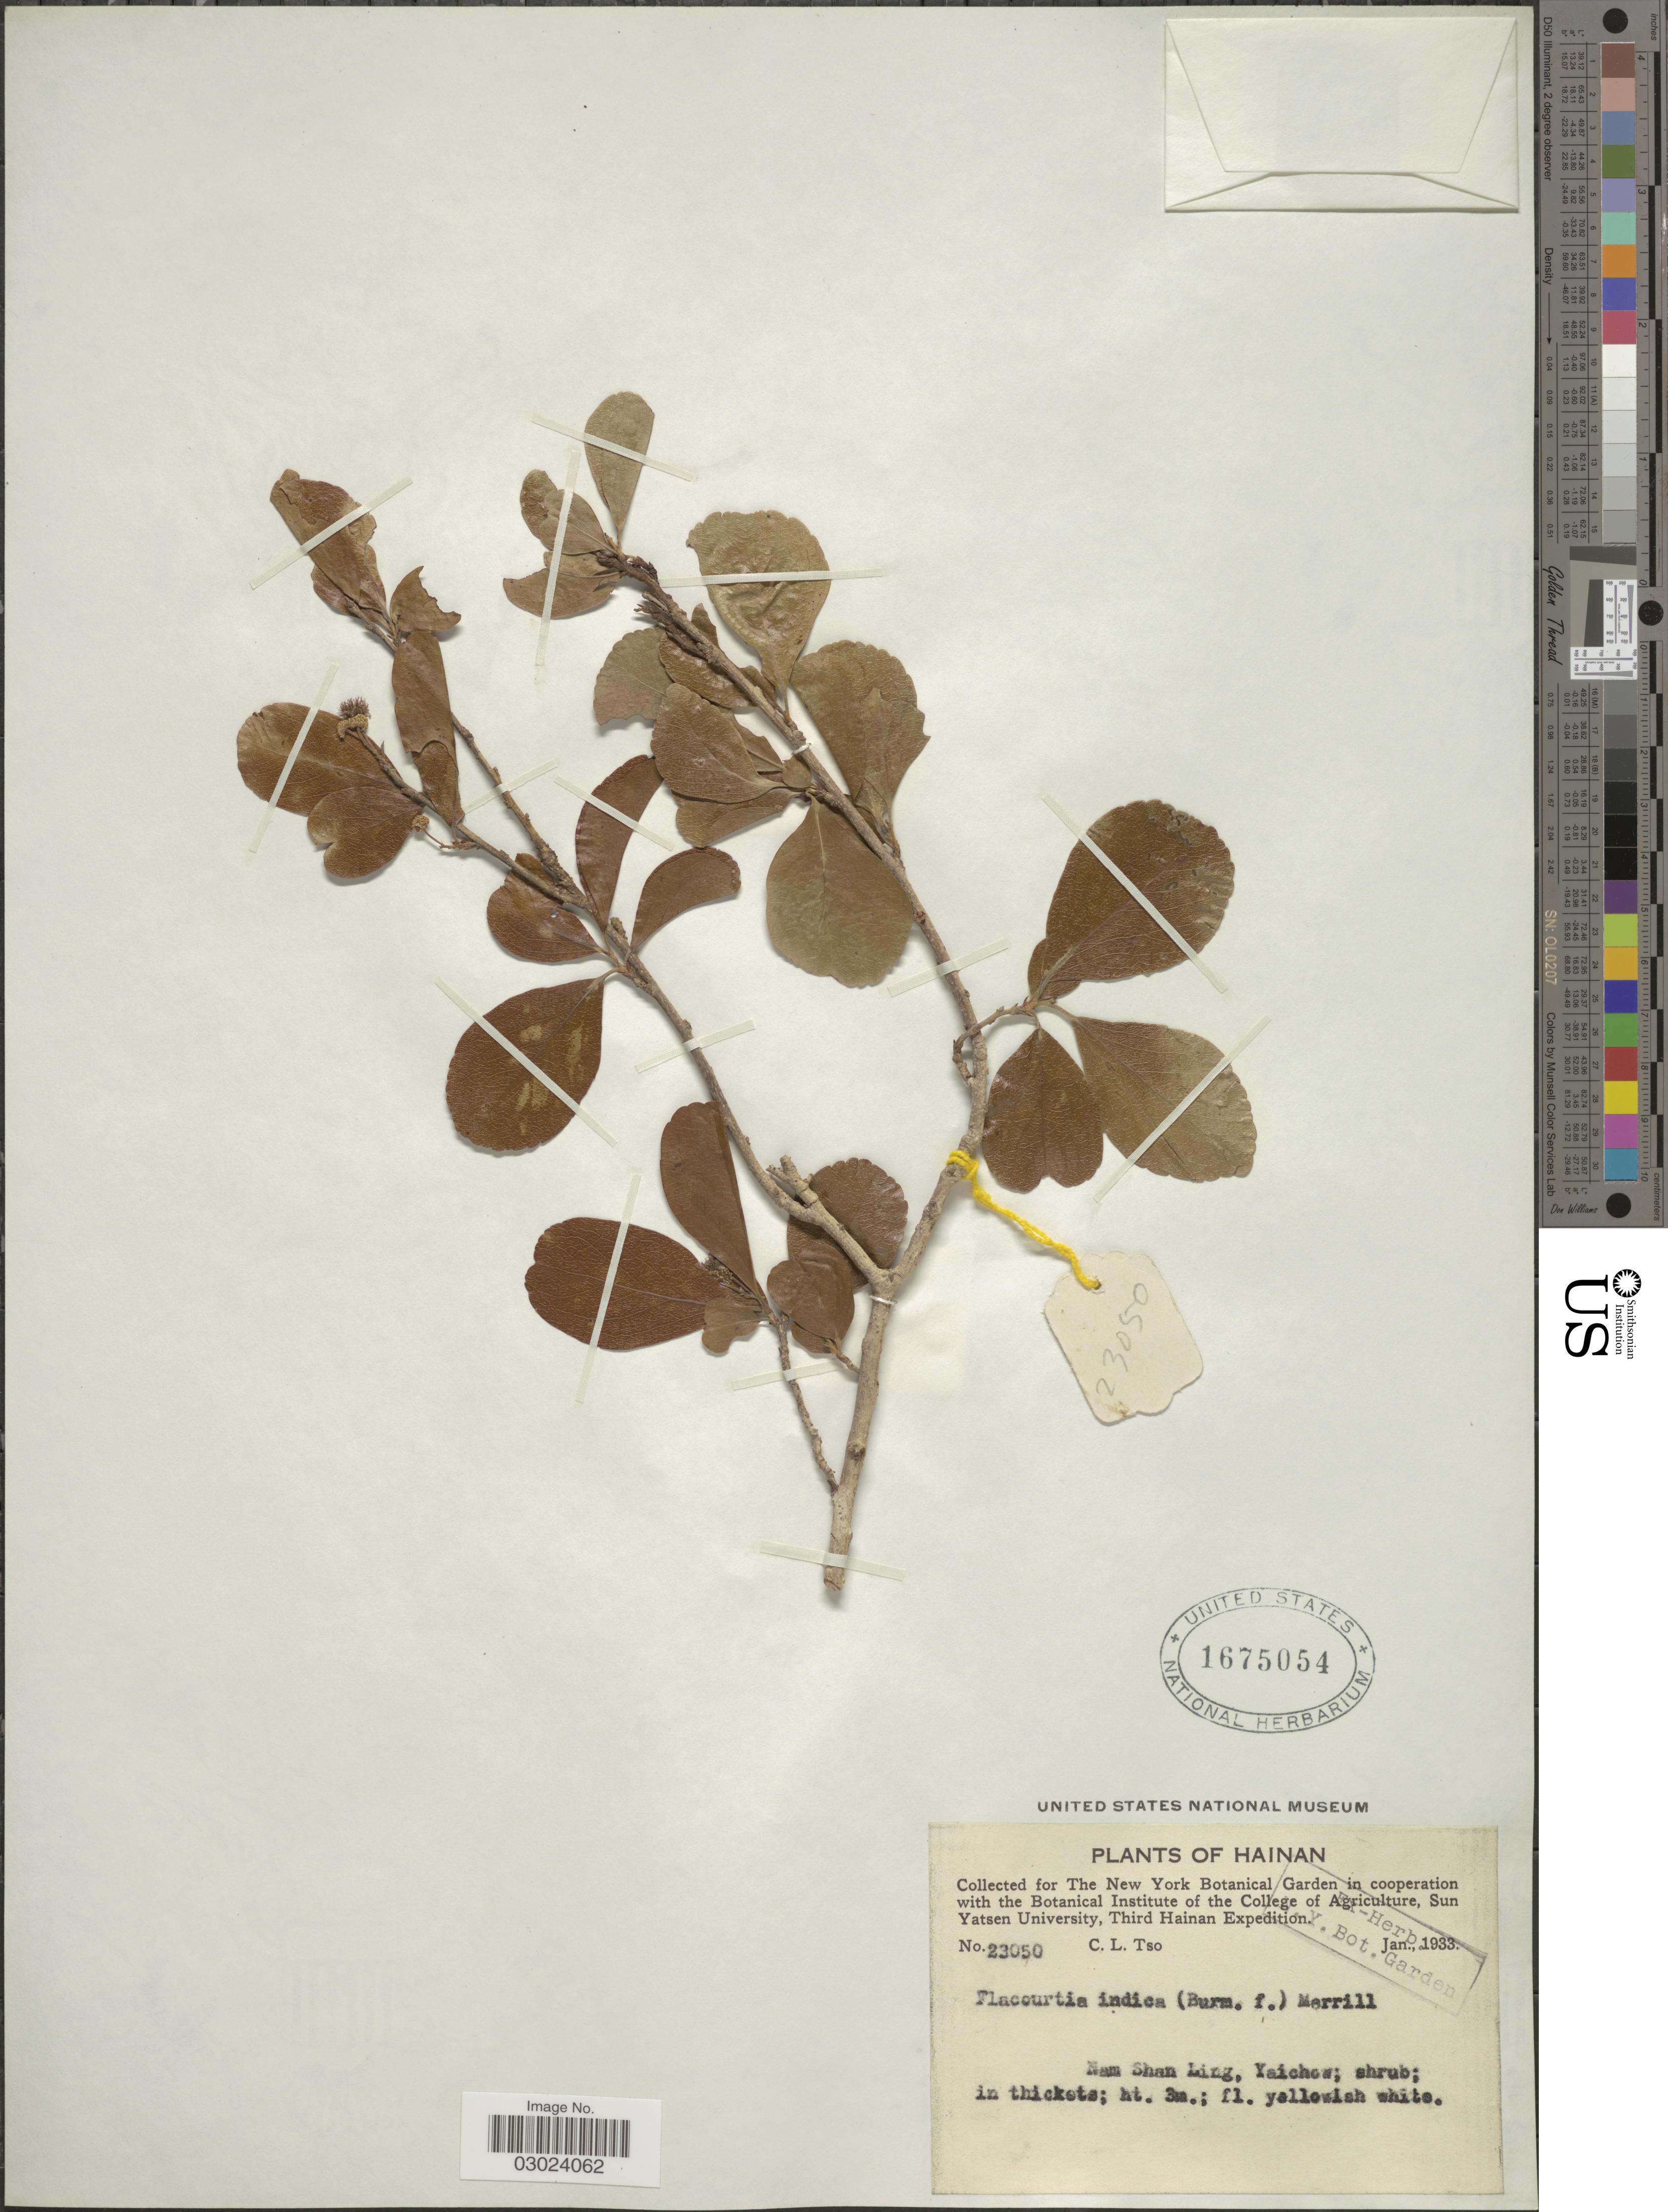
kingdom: Plantae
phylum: Tracheophyta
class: Magnoliopsida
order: Malpighiales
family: Salicaceae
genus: Flacourtia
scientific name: Flacourtia indica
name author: (Burm. f.) Merr.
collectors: C. Tso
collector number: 23050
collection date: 1933-01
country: China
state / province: Hainan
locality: Nam Shan Ling, Yaichow.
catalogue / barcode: US 1675054